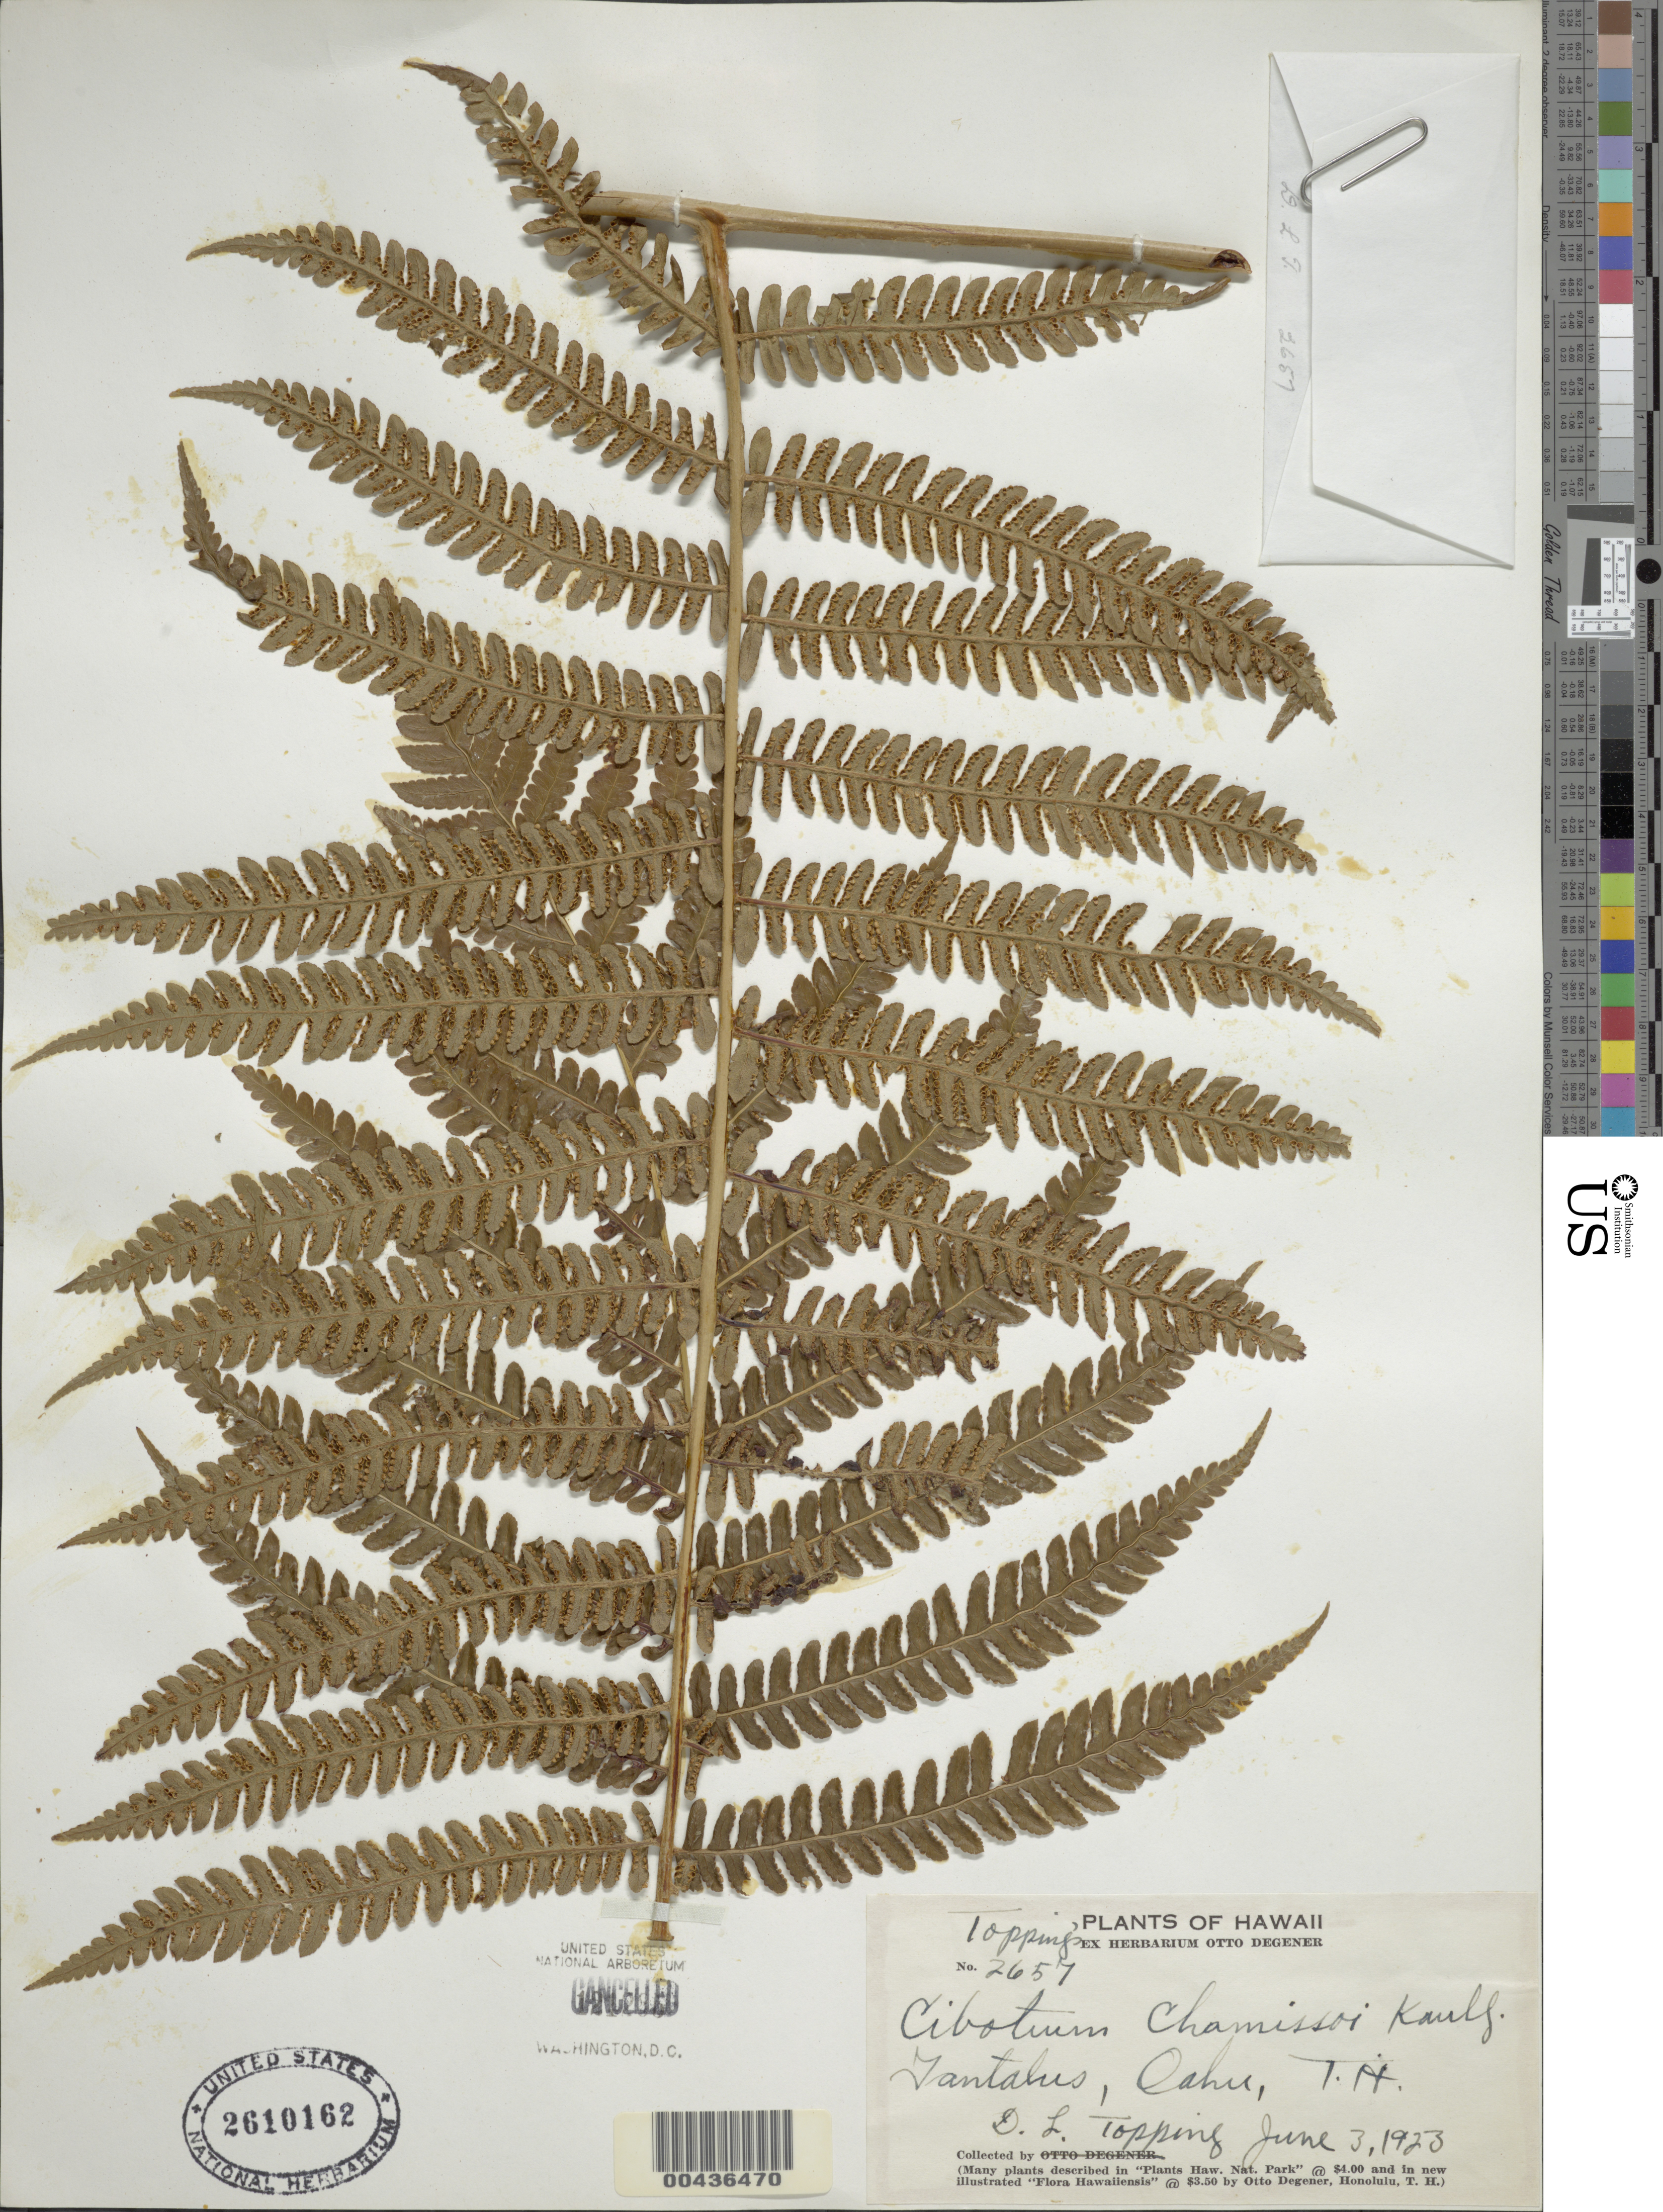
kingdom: Plantae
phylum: Tracheophyta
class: Polypodiopsida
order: Cyatheales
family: Cibotiaceae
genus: Cibotium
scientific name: Cibotium chamissoi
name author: Kaulf.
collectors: D. L. Topping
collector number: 2657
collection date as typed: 3 Jun 1923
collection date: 1923-06-03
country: United States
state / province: Hawaii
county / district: Honolulu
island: Oahu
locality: Tantalus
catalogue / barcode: US 2610162